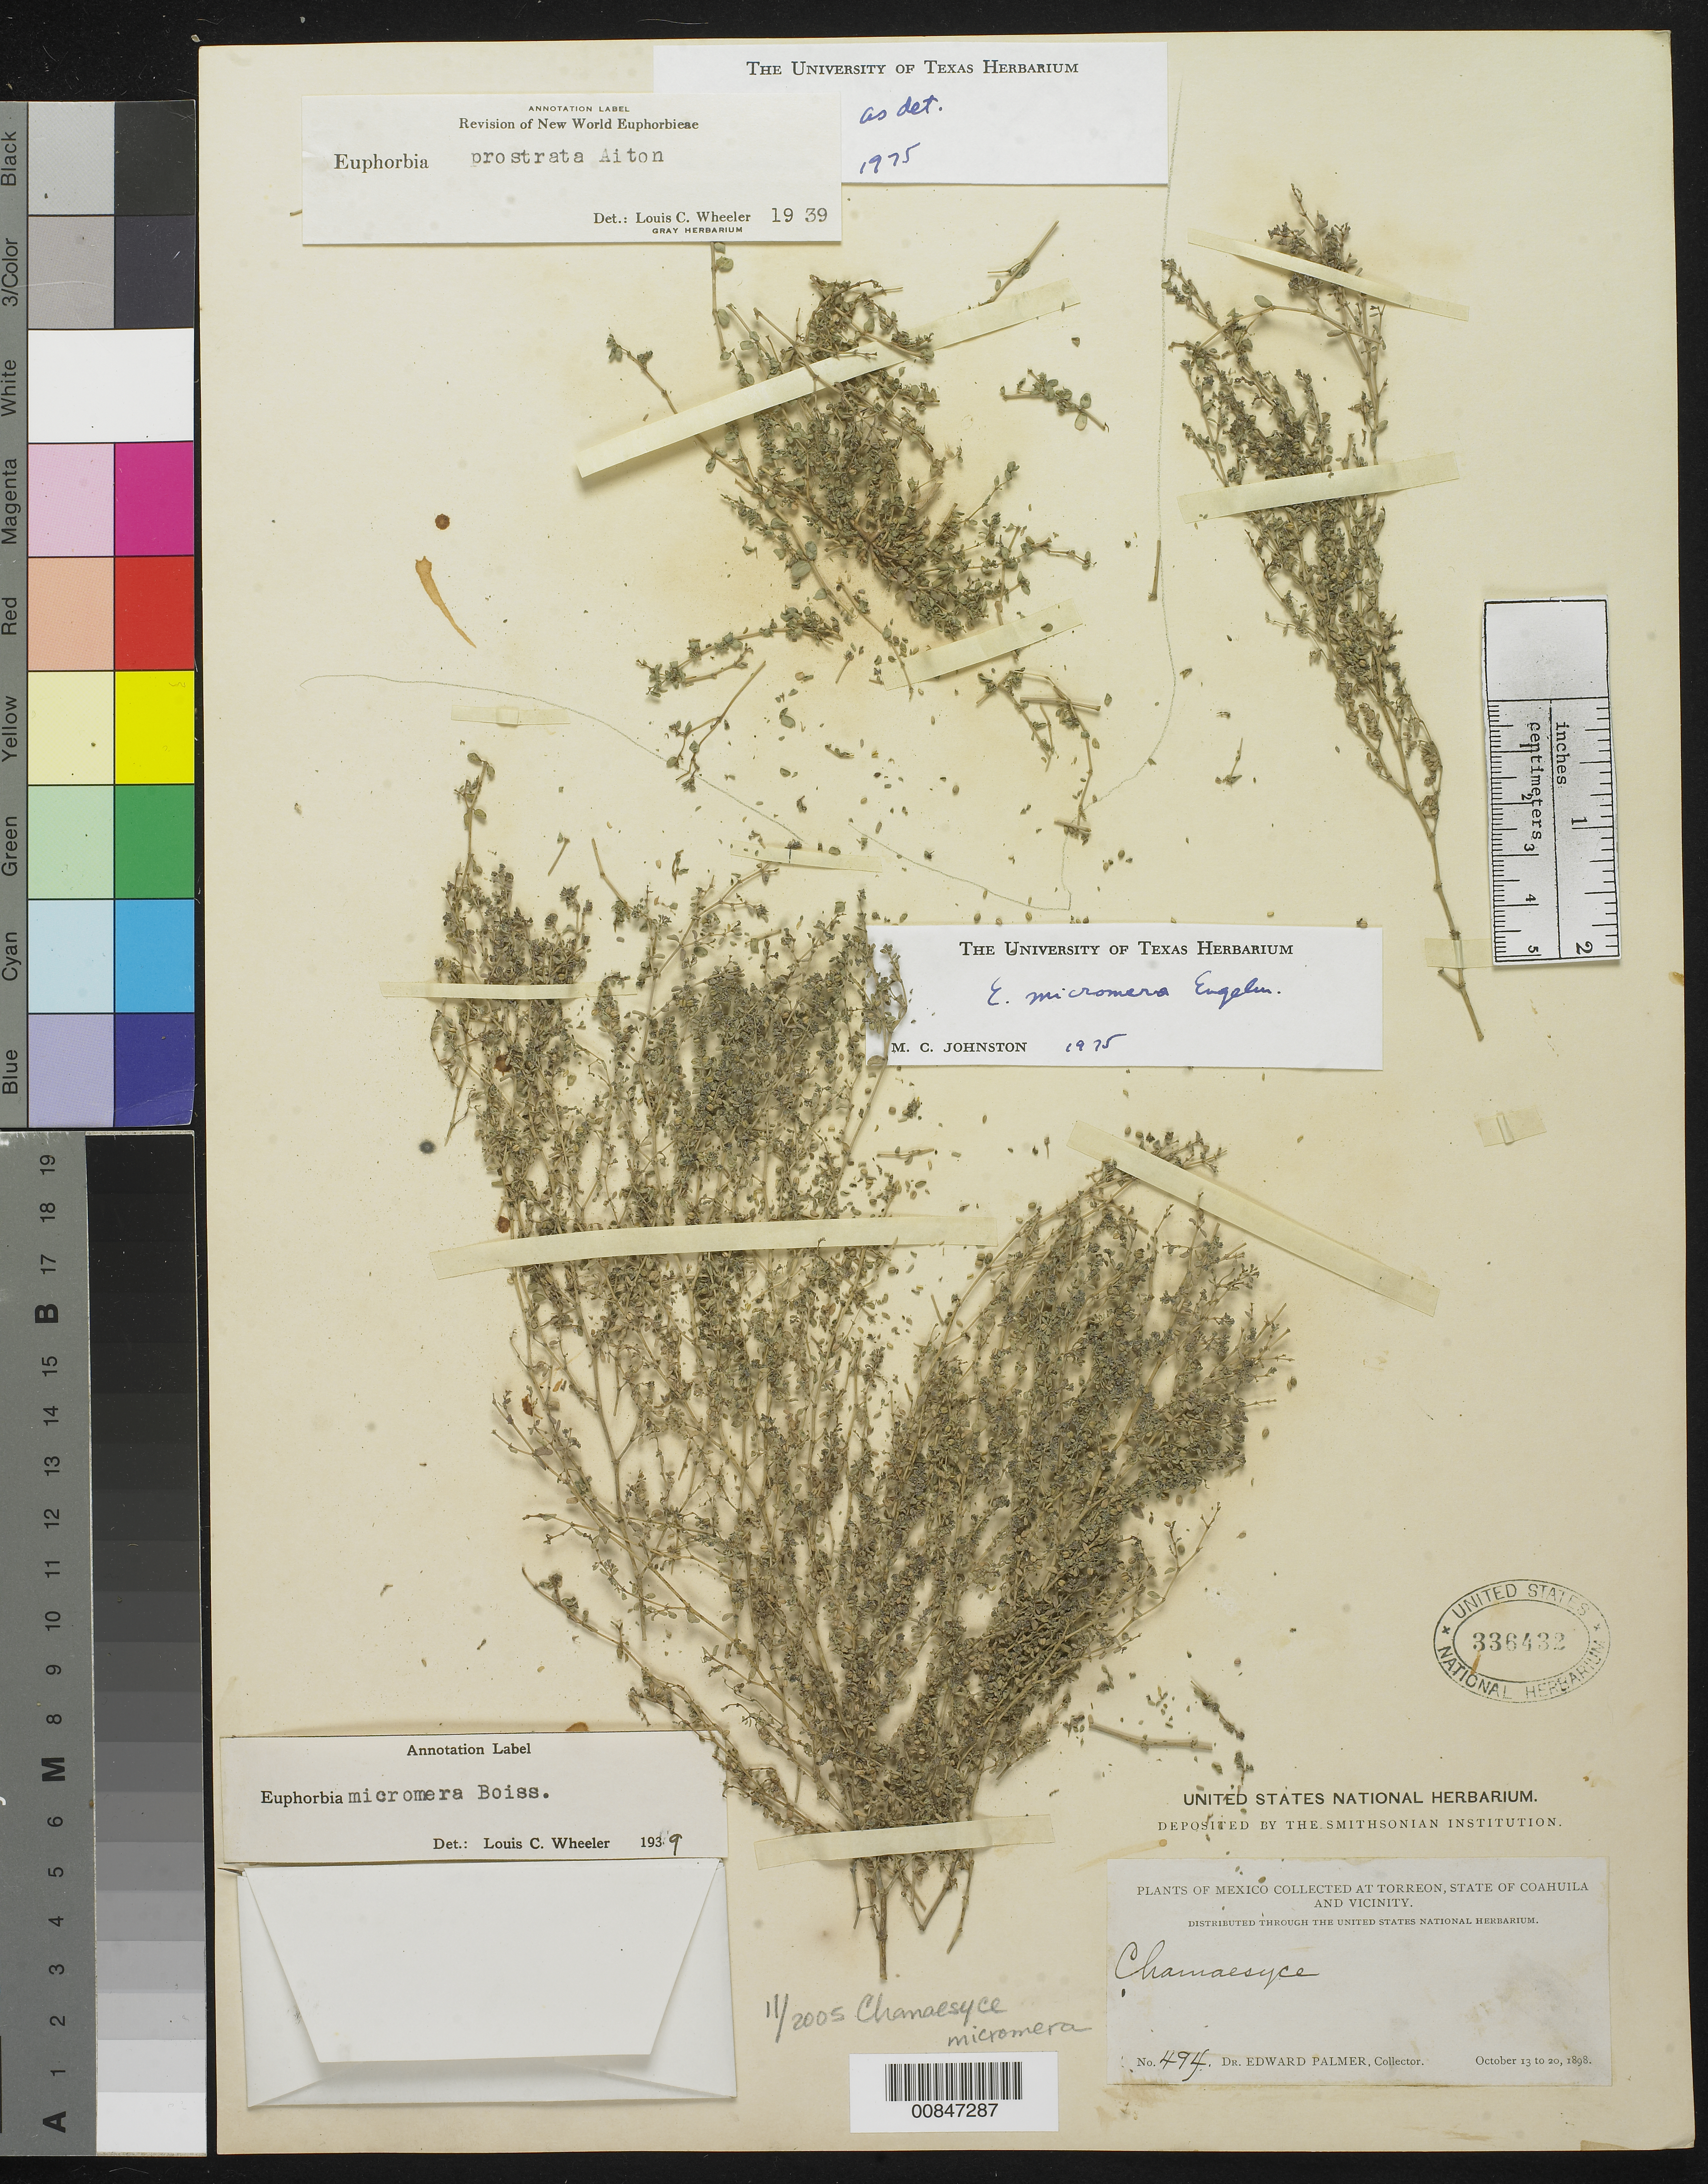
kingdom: Plantae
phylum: Tracheophyta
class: Magnoliopsida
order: Malpighiales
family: Euphorbiaceae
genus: Euphorbia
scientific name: Euphorbia micromera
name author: Boiss.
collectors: E. Palmer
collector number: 494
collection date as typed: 13 Oct 1898 to 20 Oct 1898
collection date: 1898-10-13/1898-10-20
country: Mexico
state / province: Coahuila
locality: Torreon, Coahuila and vicinity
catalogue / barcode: US 336432